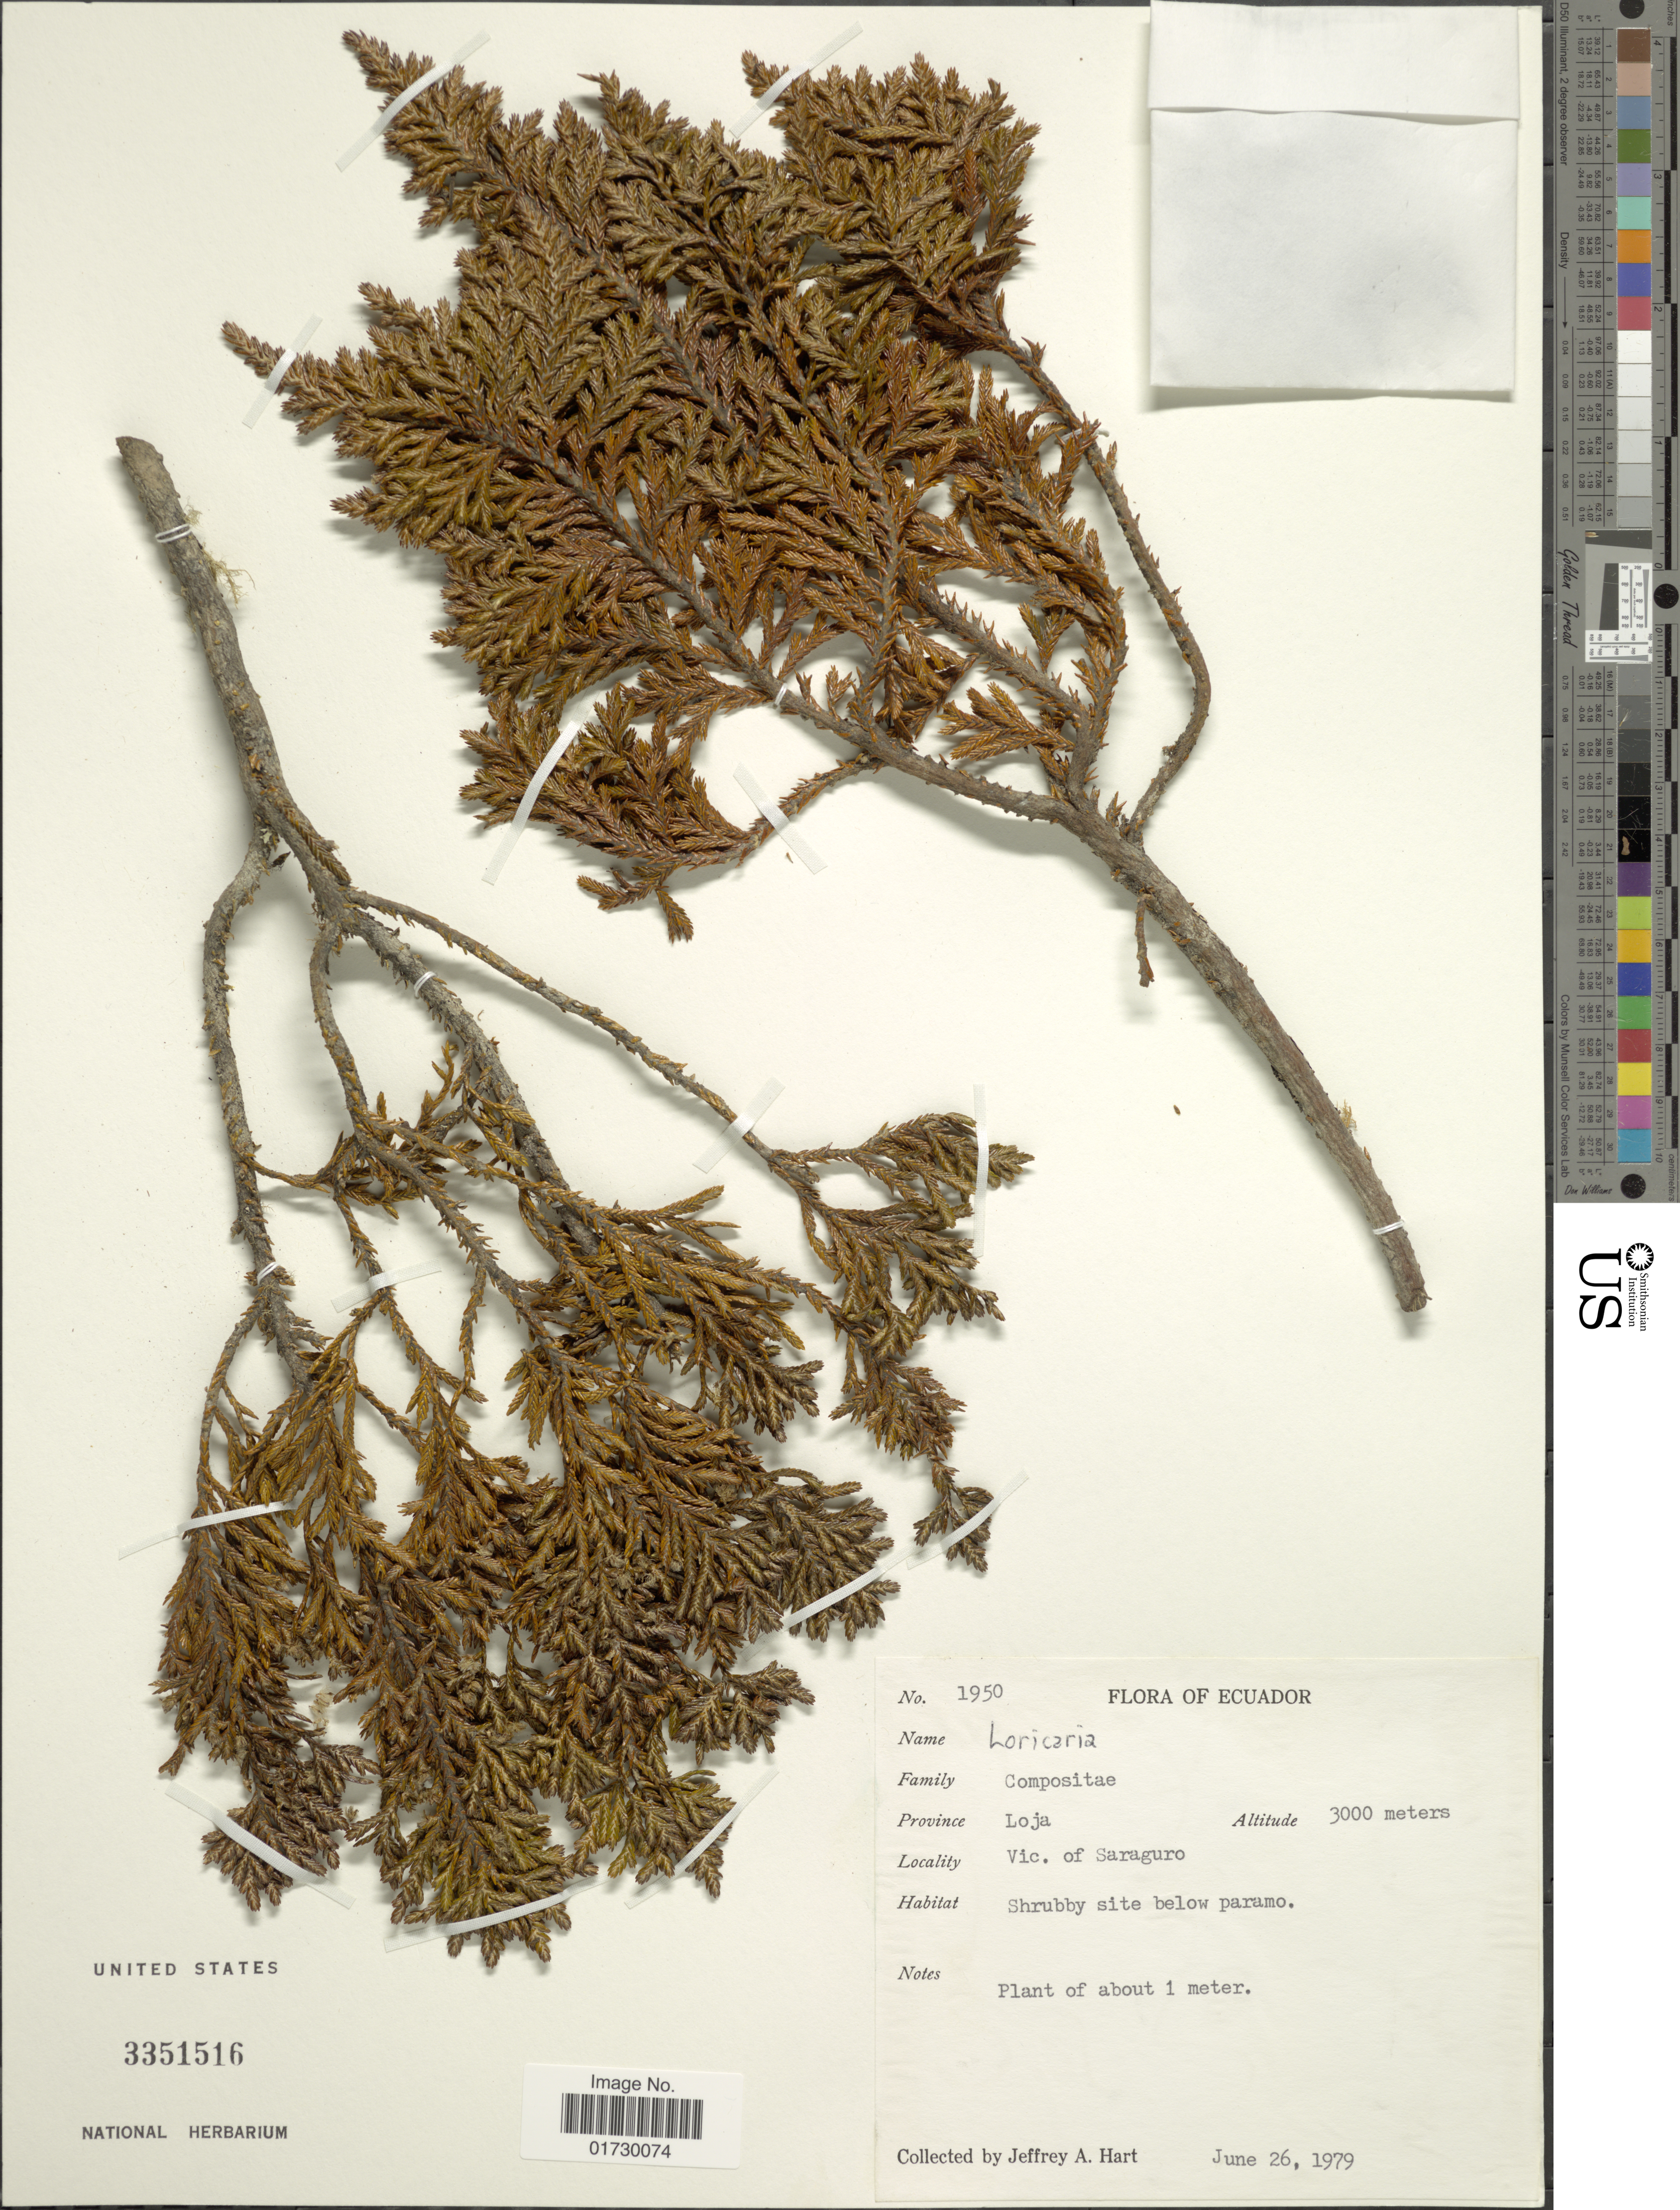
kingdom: Plantae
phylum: Tracheophyta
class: Magnoliopsida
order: Asterales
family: Asteraceae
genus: Loricaria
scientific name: Loricaria sp.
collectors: J. A. Hart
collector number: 1950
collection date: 1979-06-26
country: Ecuador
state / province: Loja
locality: Province Loja, Vic. of Saraguro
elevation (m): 3000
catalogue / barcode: US 3351516